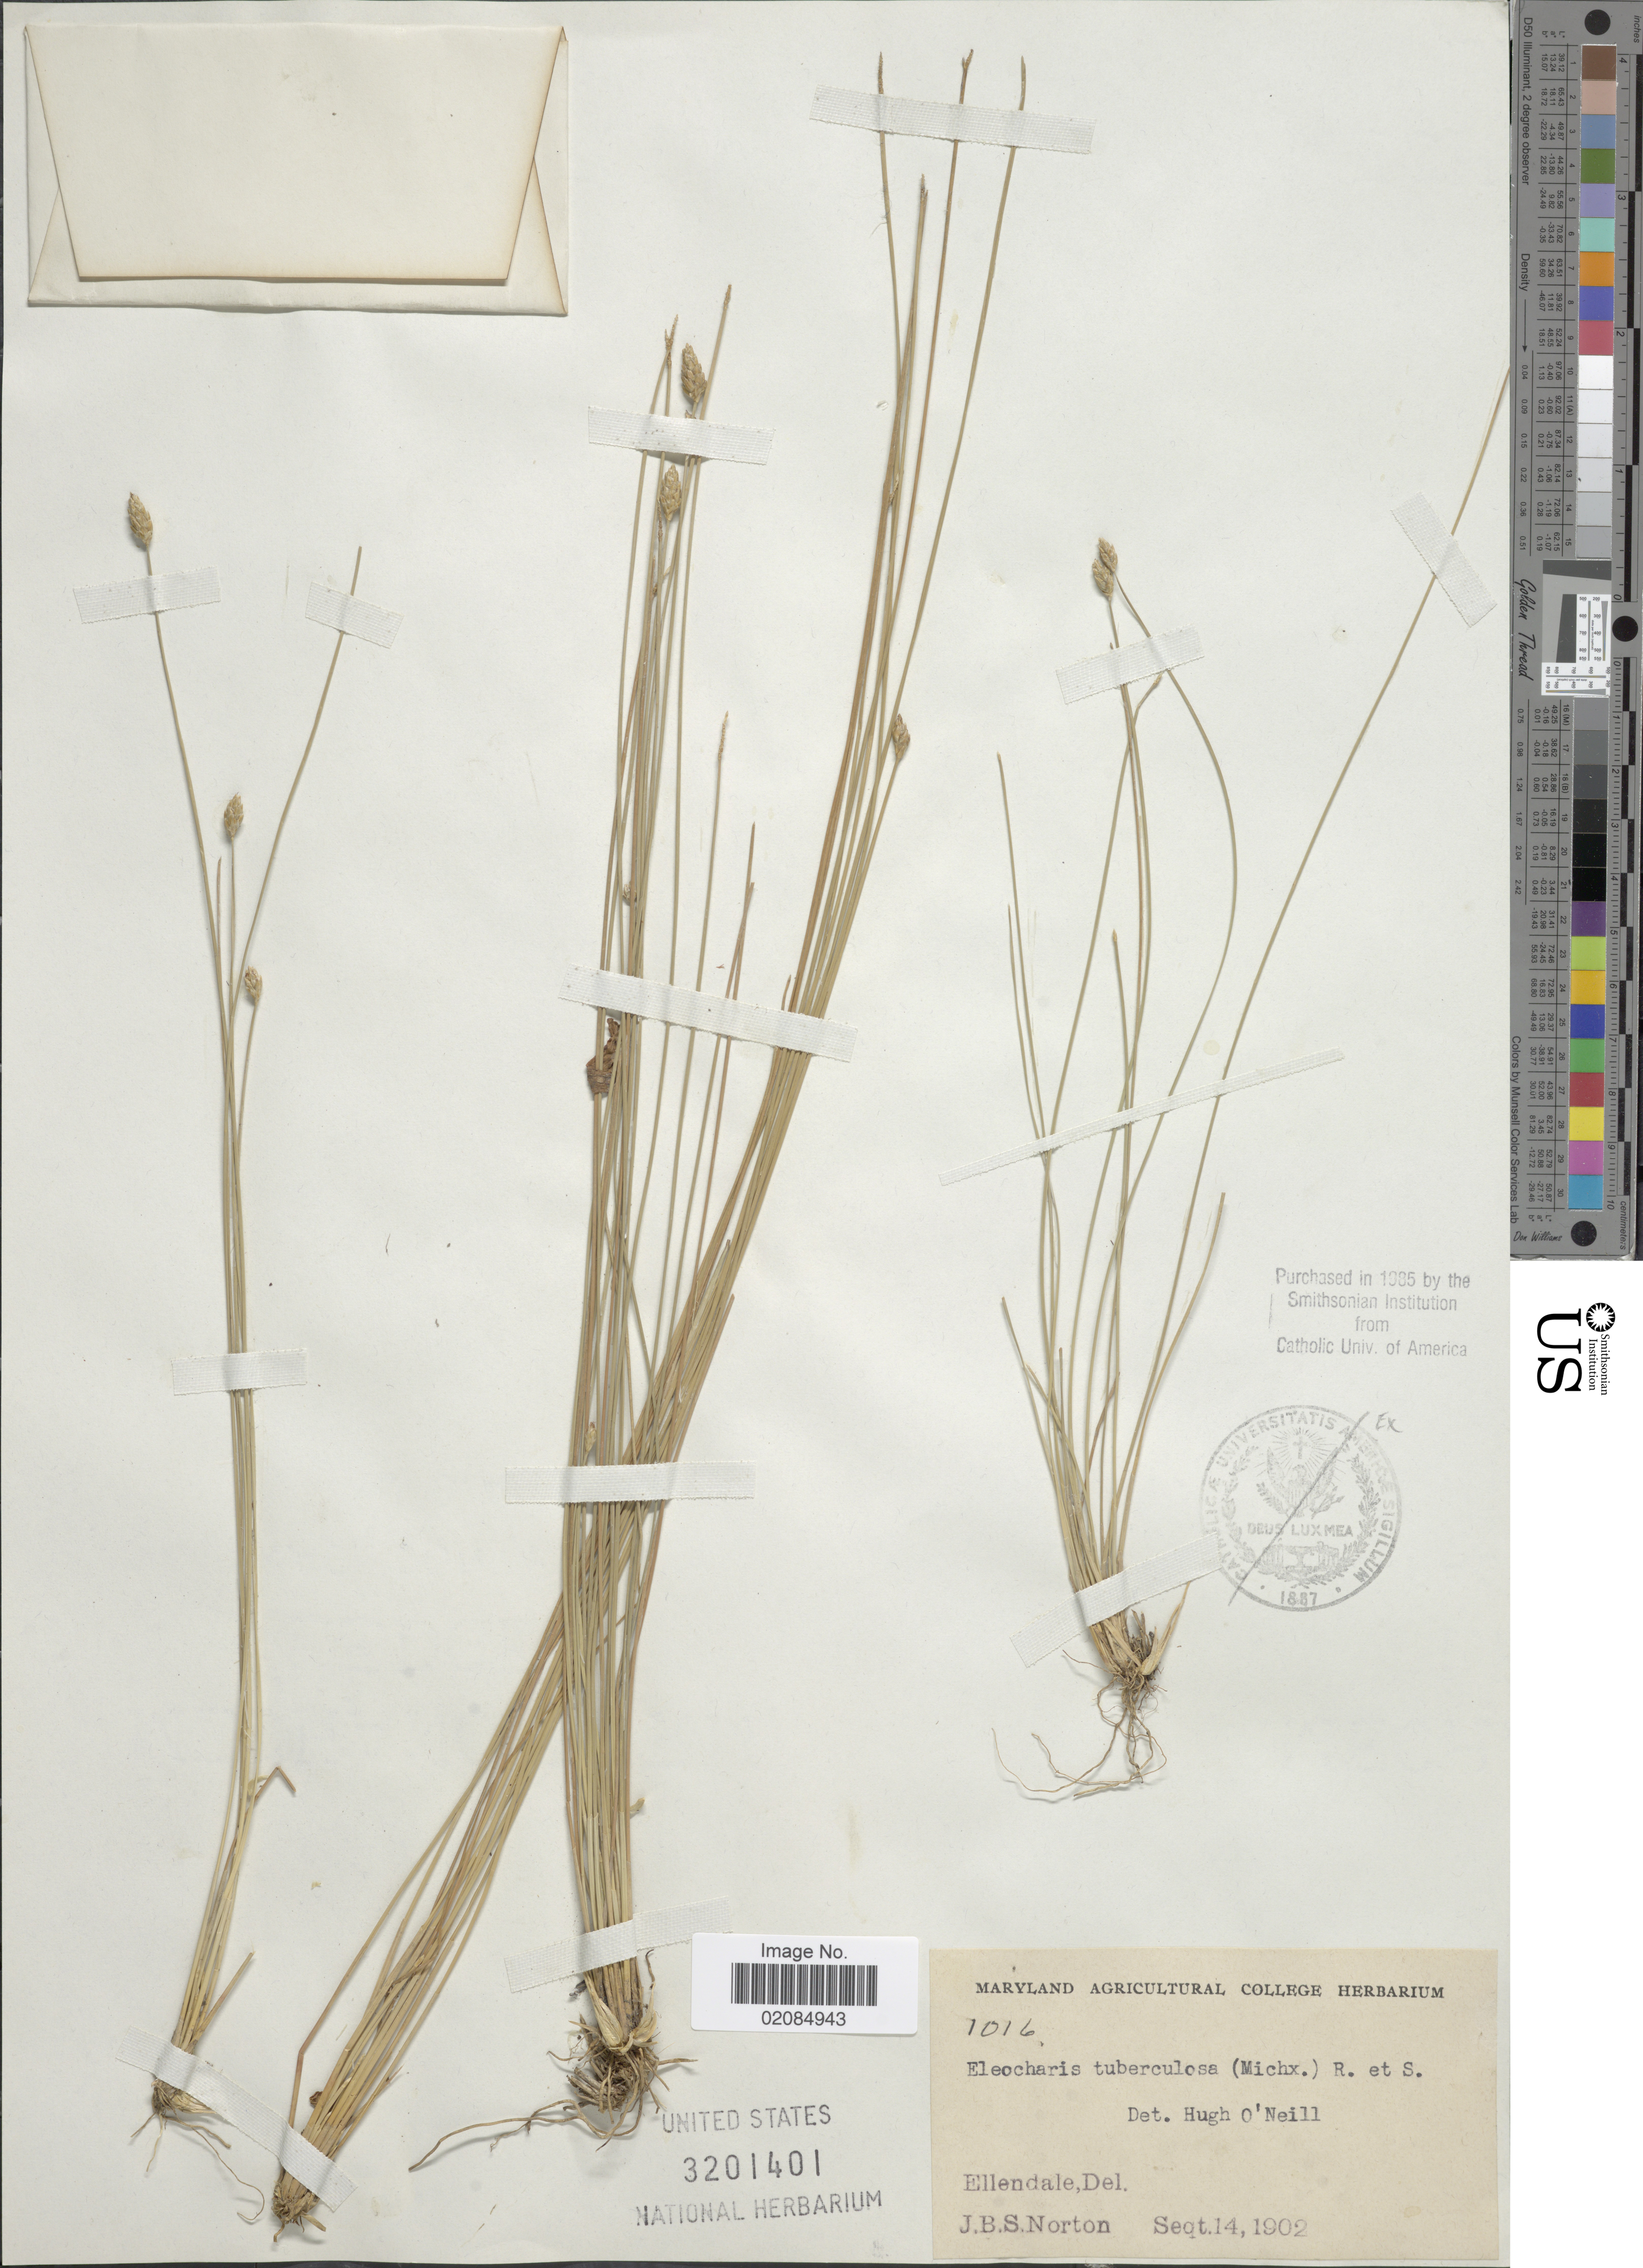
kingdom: Plantae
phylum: Tracheophyta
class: Liliopsida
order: Poales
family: Cyperaceae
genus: Eleocharis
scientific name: Eleocharis tuberculosa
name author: (Michx.) Roem. & Schult.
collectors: J. B. S. Norton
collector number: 1016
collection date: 1902-09-14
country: United States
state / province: Delaware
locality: Ellendale, Del.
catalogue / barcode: US 3201401